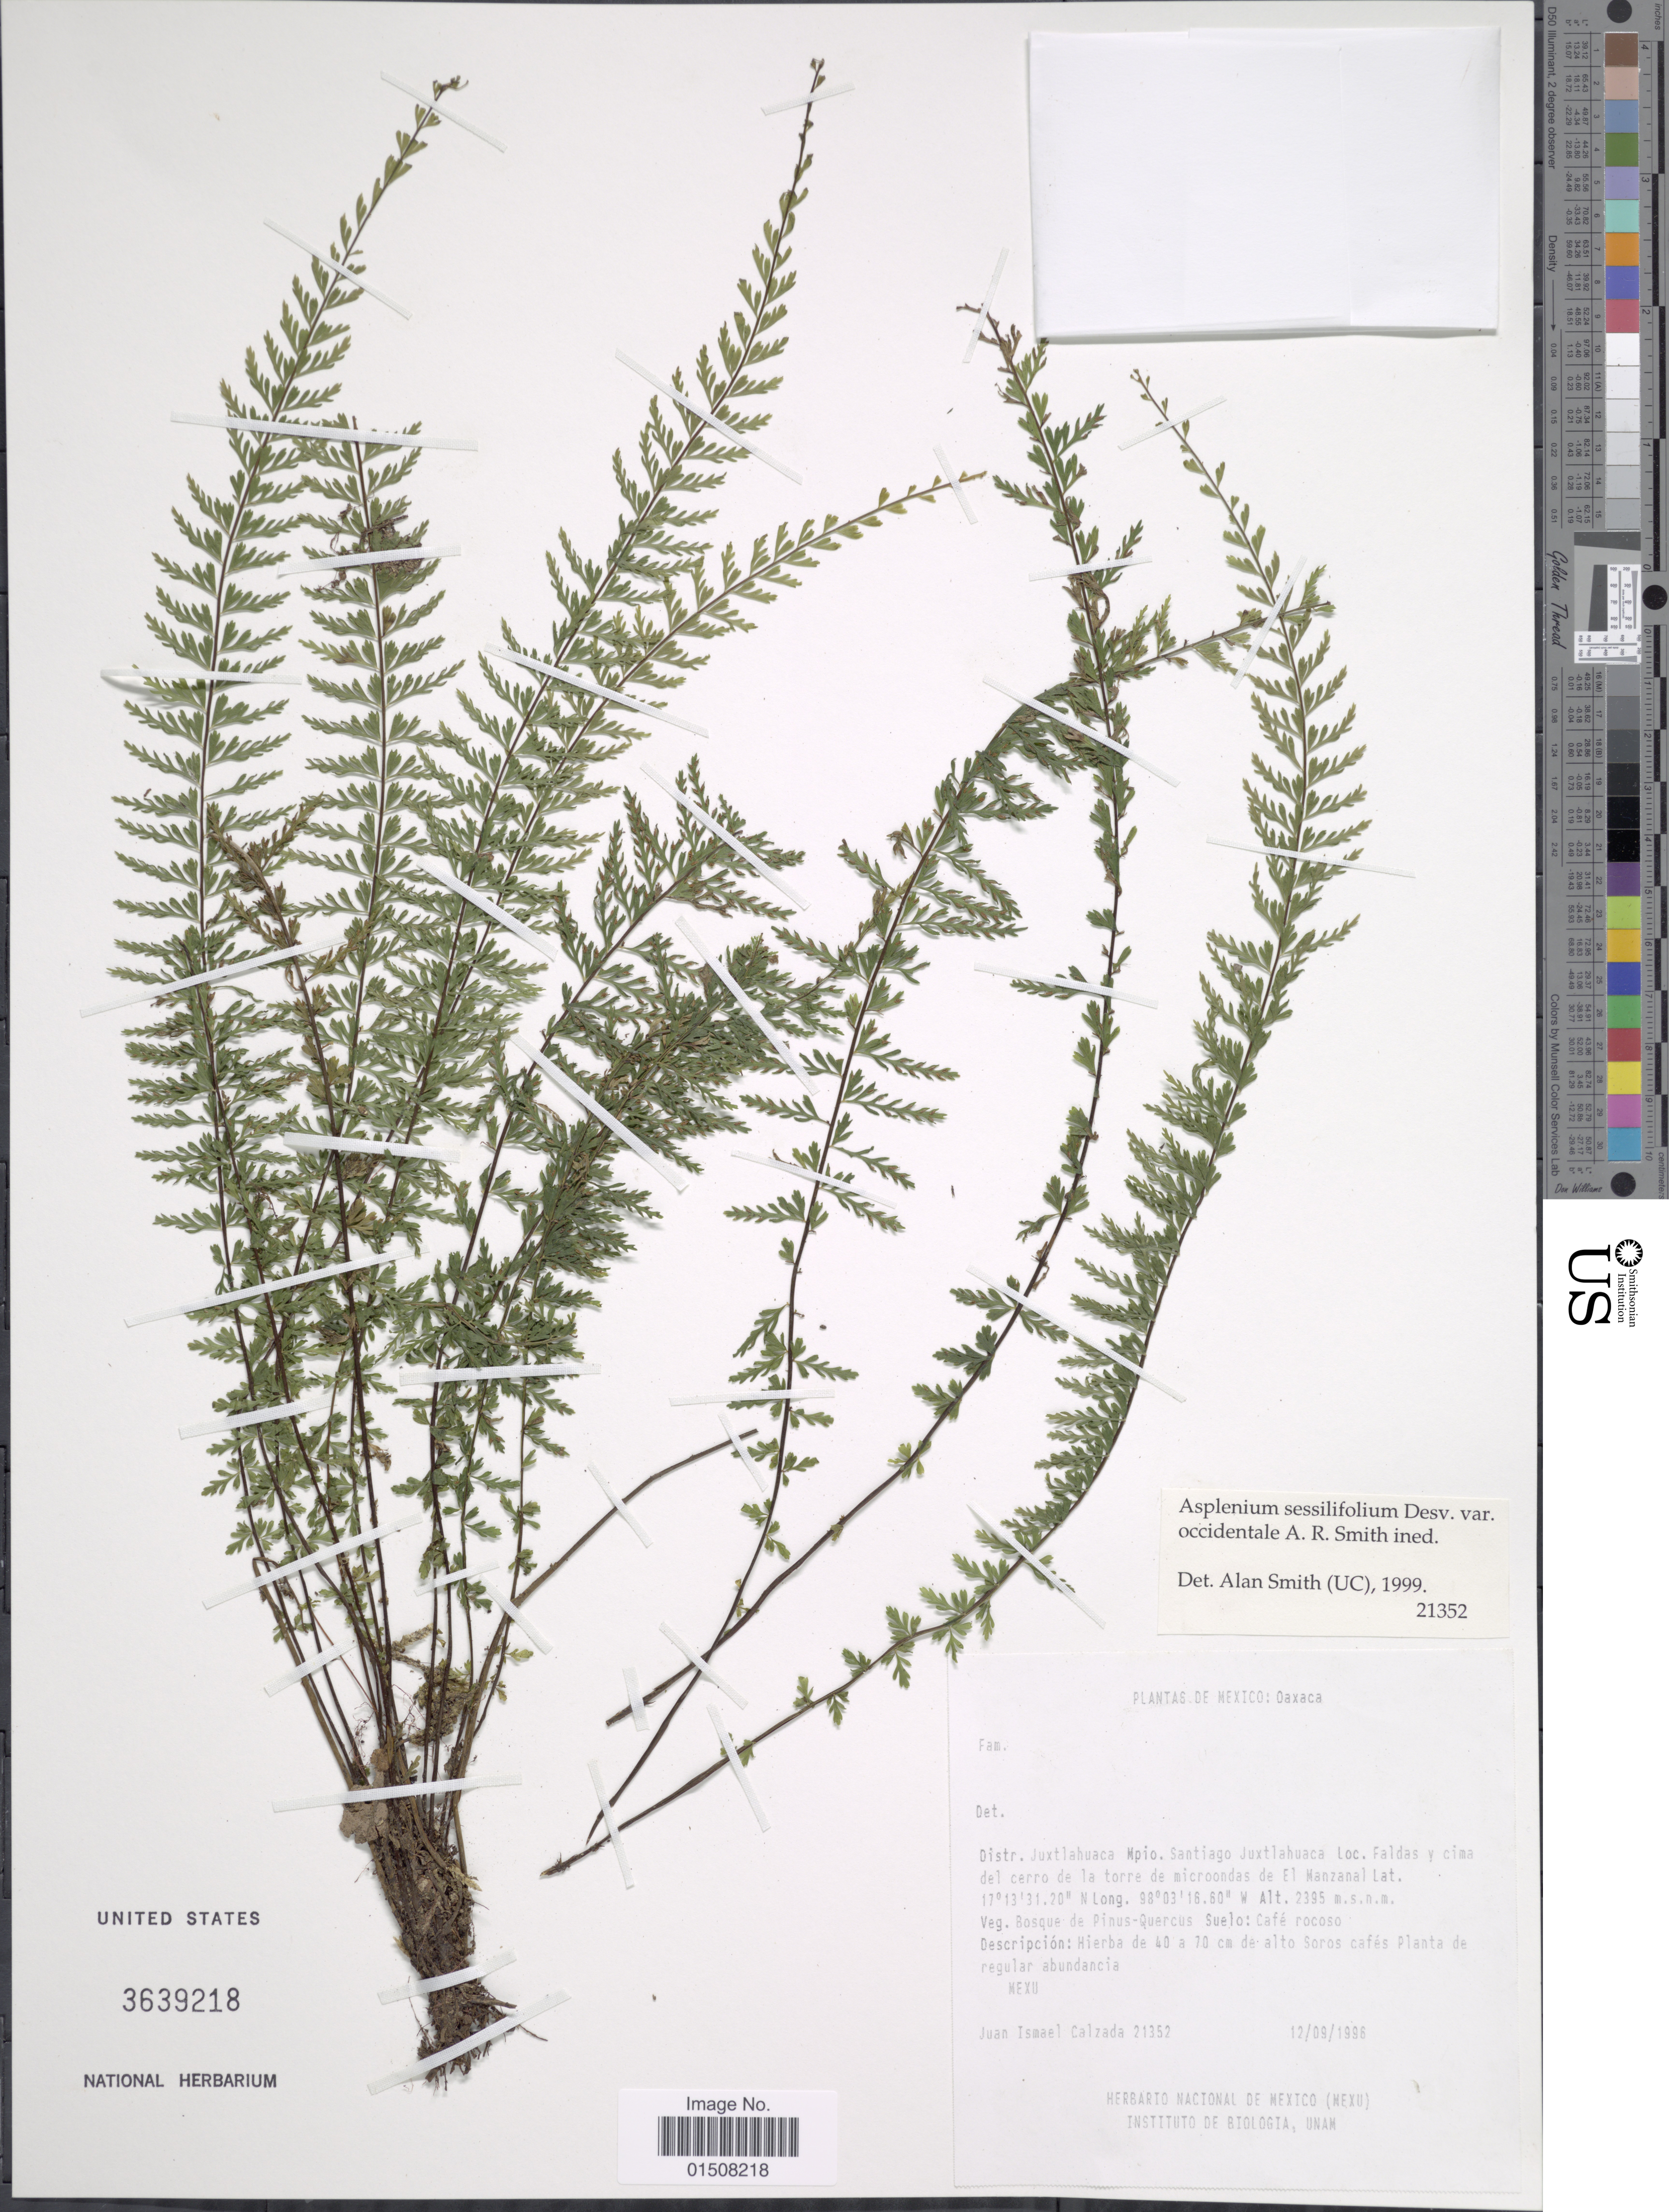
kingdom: Plantae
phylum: Tracheophyta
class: Polypodiopsida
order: Polypodiales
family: Aspleniaceae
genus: Asplenium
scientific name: Asplenium sessilifolium var. occidentale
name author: A.R. Sm.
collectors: J. I. Calzada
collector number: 21352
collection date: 1996-09-12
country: Mexico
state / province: Oaxaca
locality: Distr. Juxtlahuaca, Mpio, Santiago Juxtlahuaca, Loc. Faldas y cima del cerro de la torre de microondas de El Manzanal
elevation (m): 2395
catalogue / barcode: US 3639218